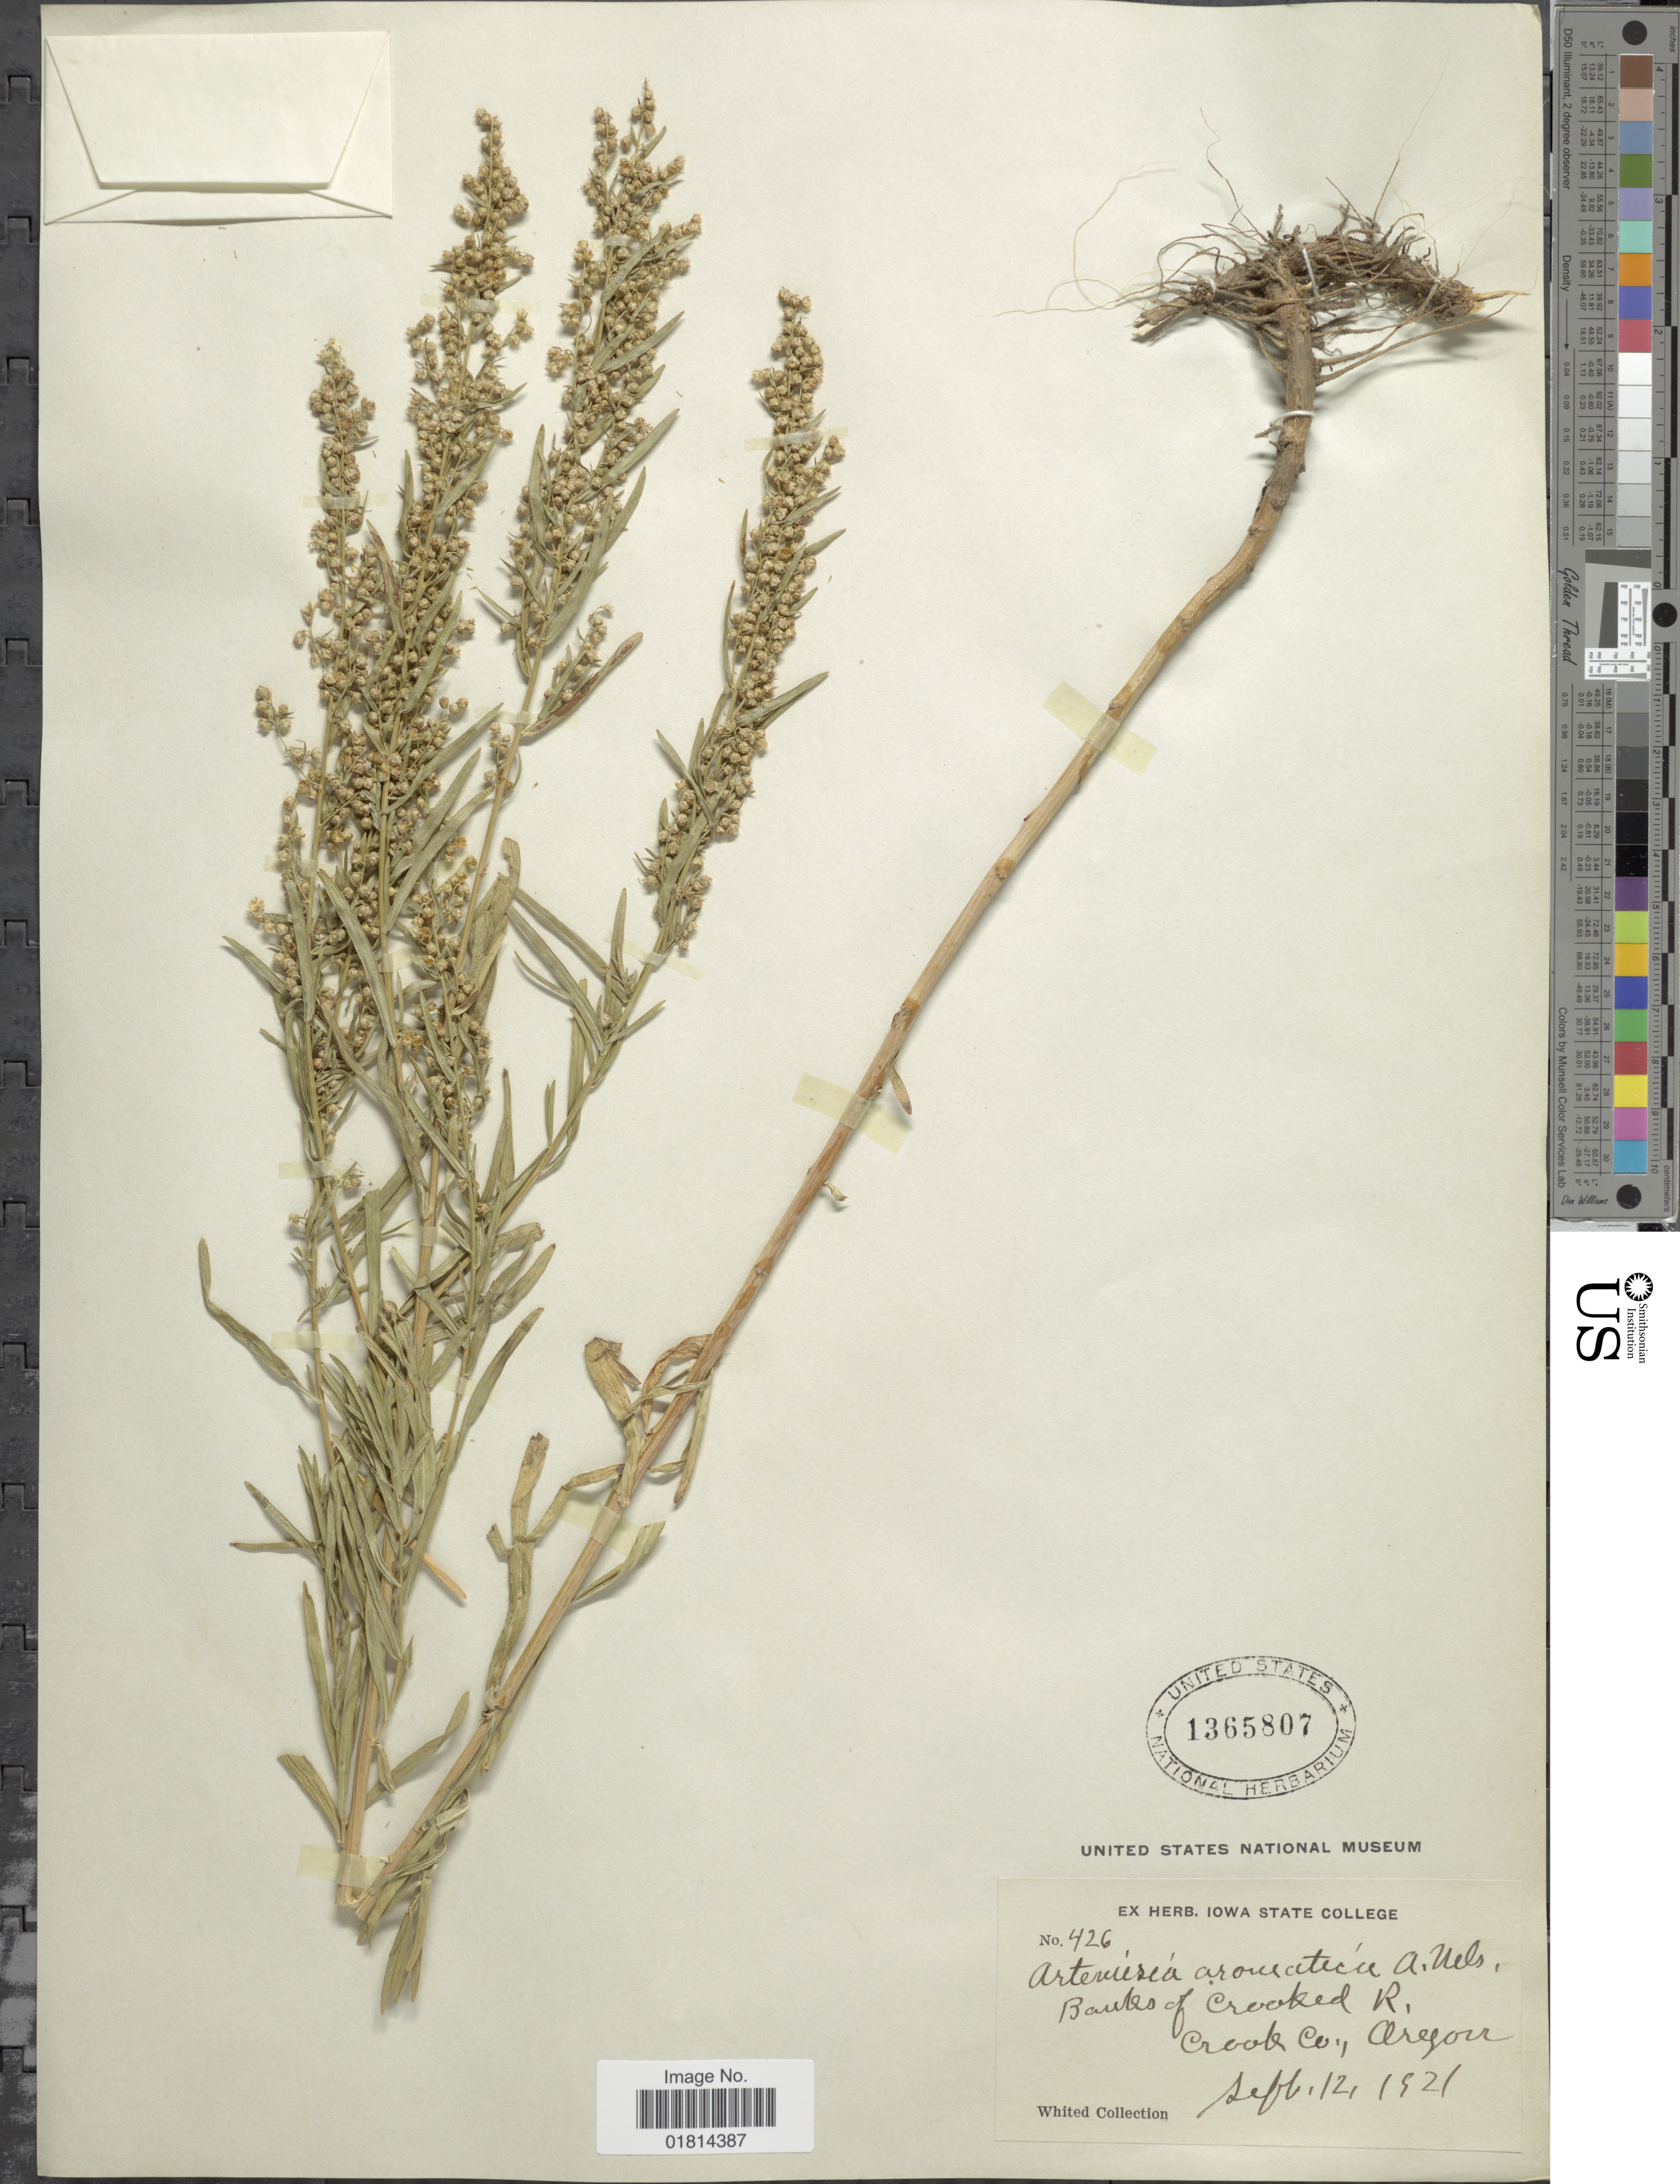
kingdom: Plantae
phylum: Tracheophyta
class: Magnoliopsida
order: Asterales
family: Asteraceae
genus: Artemisia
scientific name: Artemisia aromatica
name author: A. Nelson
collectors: Whited Collection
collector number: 426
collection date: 1921-09-12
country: United States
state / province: Oregon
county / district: Crook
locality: Banks of Crooked R. Crook Co., Oregon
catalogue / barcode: US 1365807